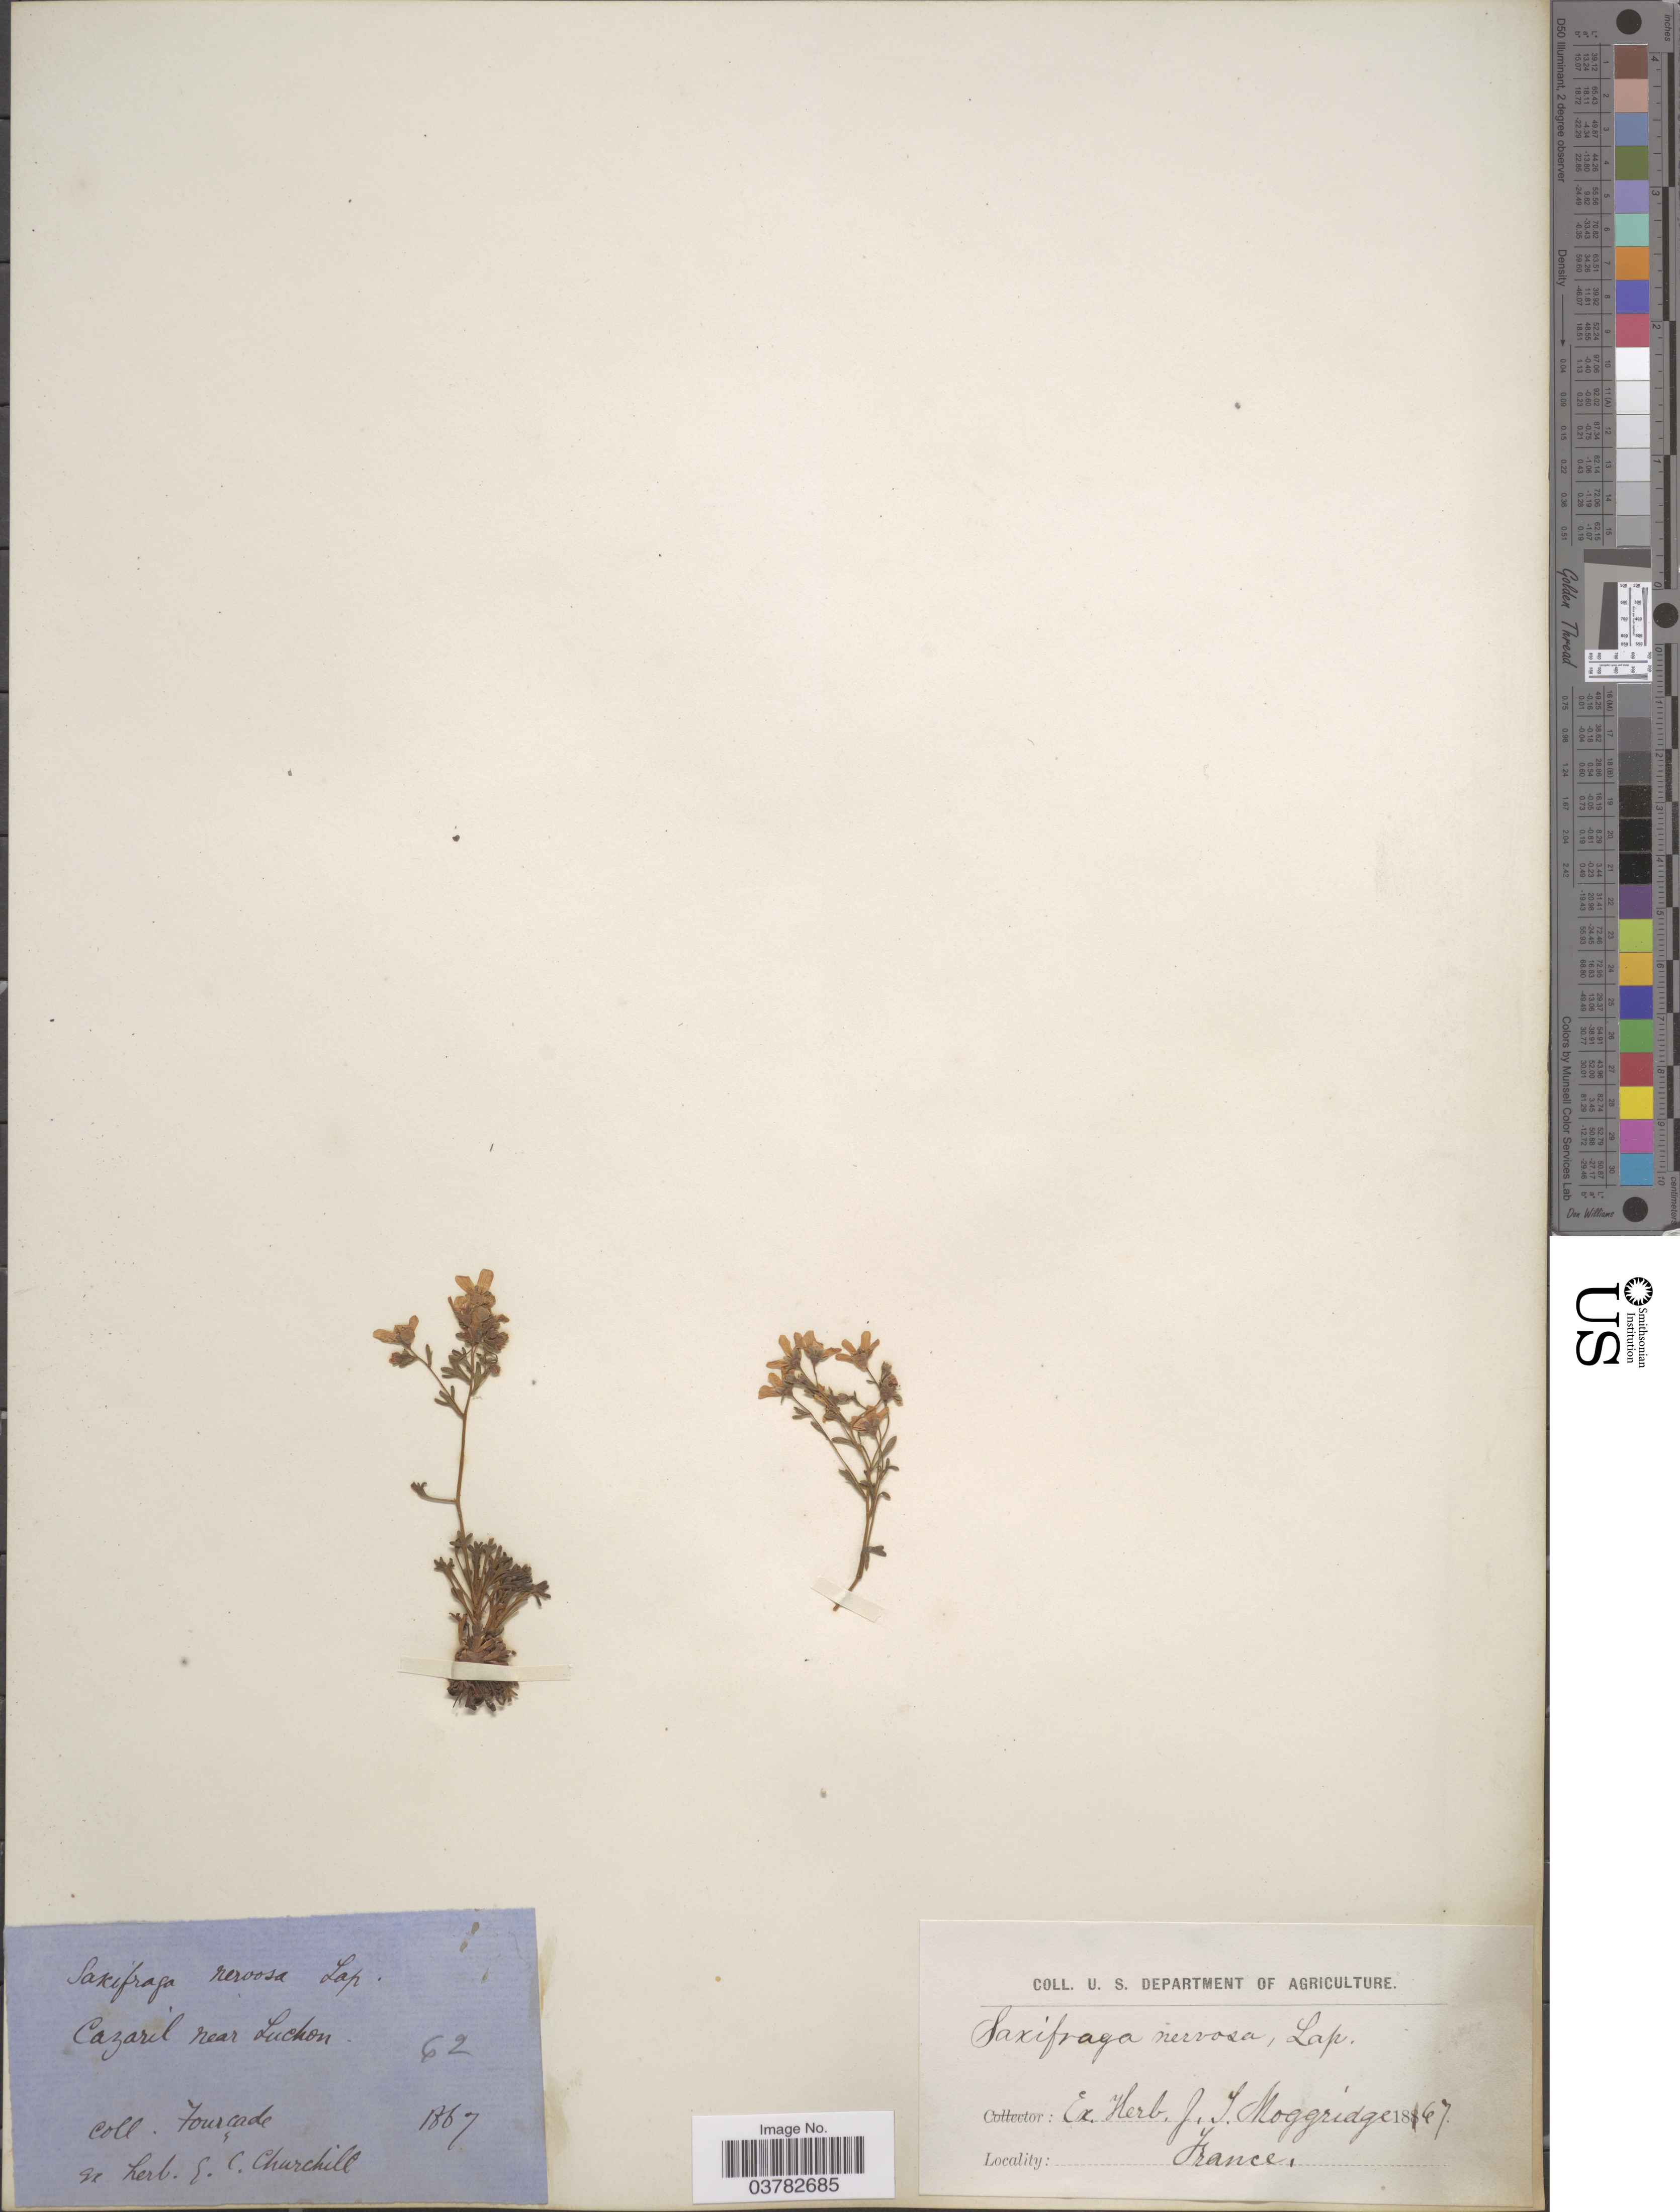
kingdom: Plantae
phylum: Tracheophyta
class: Magnoliopsida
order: Saxifragales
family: Saxifragaceae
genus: Saxifraga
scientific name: Saxifraga nervosa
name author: Lapeyr.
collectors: Fourcade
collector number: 62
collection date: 1867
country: France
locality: Cazaril near Luckon.